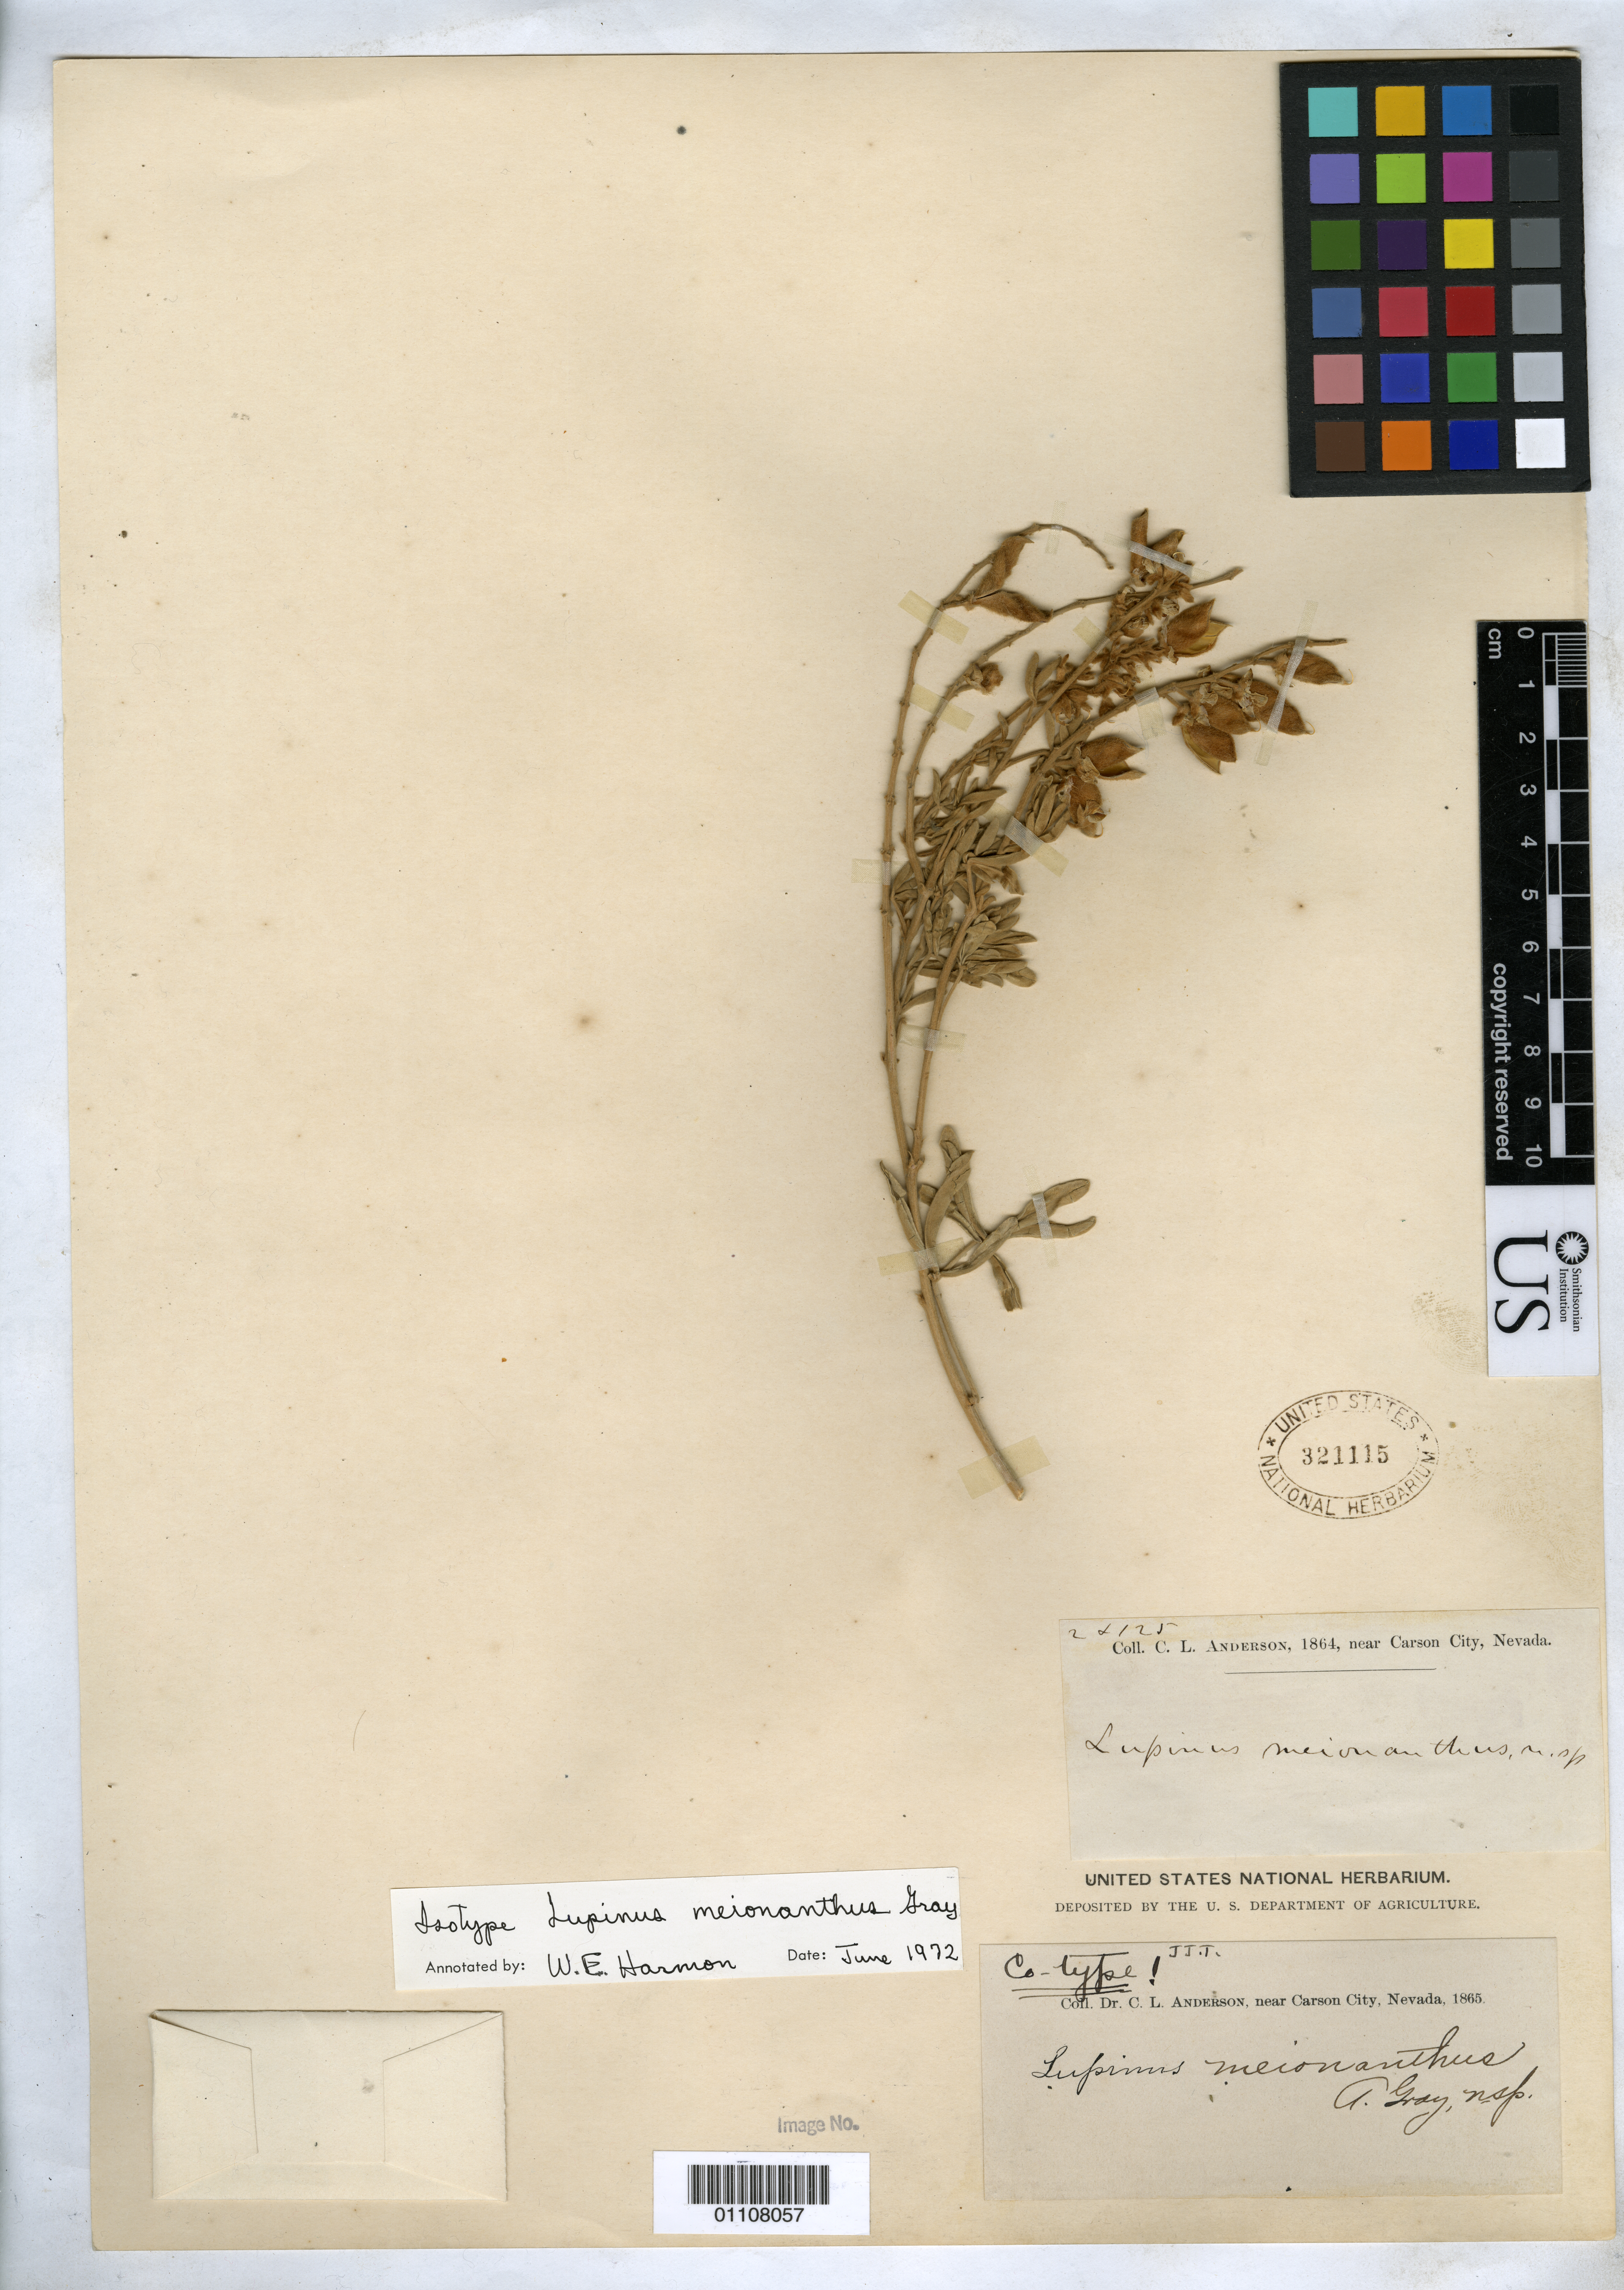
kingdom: Plantae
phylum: Tracheophyta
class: Magnoliopsida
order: Fabales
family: Fabaceae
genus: Lupinus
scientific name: Lupinus meionanthus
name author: A. Gray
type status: Possible Syntype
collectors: C. L. Anderson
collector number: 2 &125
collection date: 1864 or 1865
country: United States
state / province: Nevada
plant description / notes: Specimen mounted with 2 labels, one 1864 & the other 1865. Annotated as "Co-type!", probably a syntype; "holotype" at GH bears collection date of 1864.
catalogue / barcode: US 321115